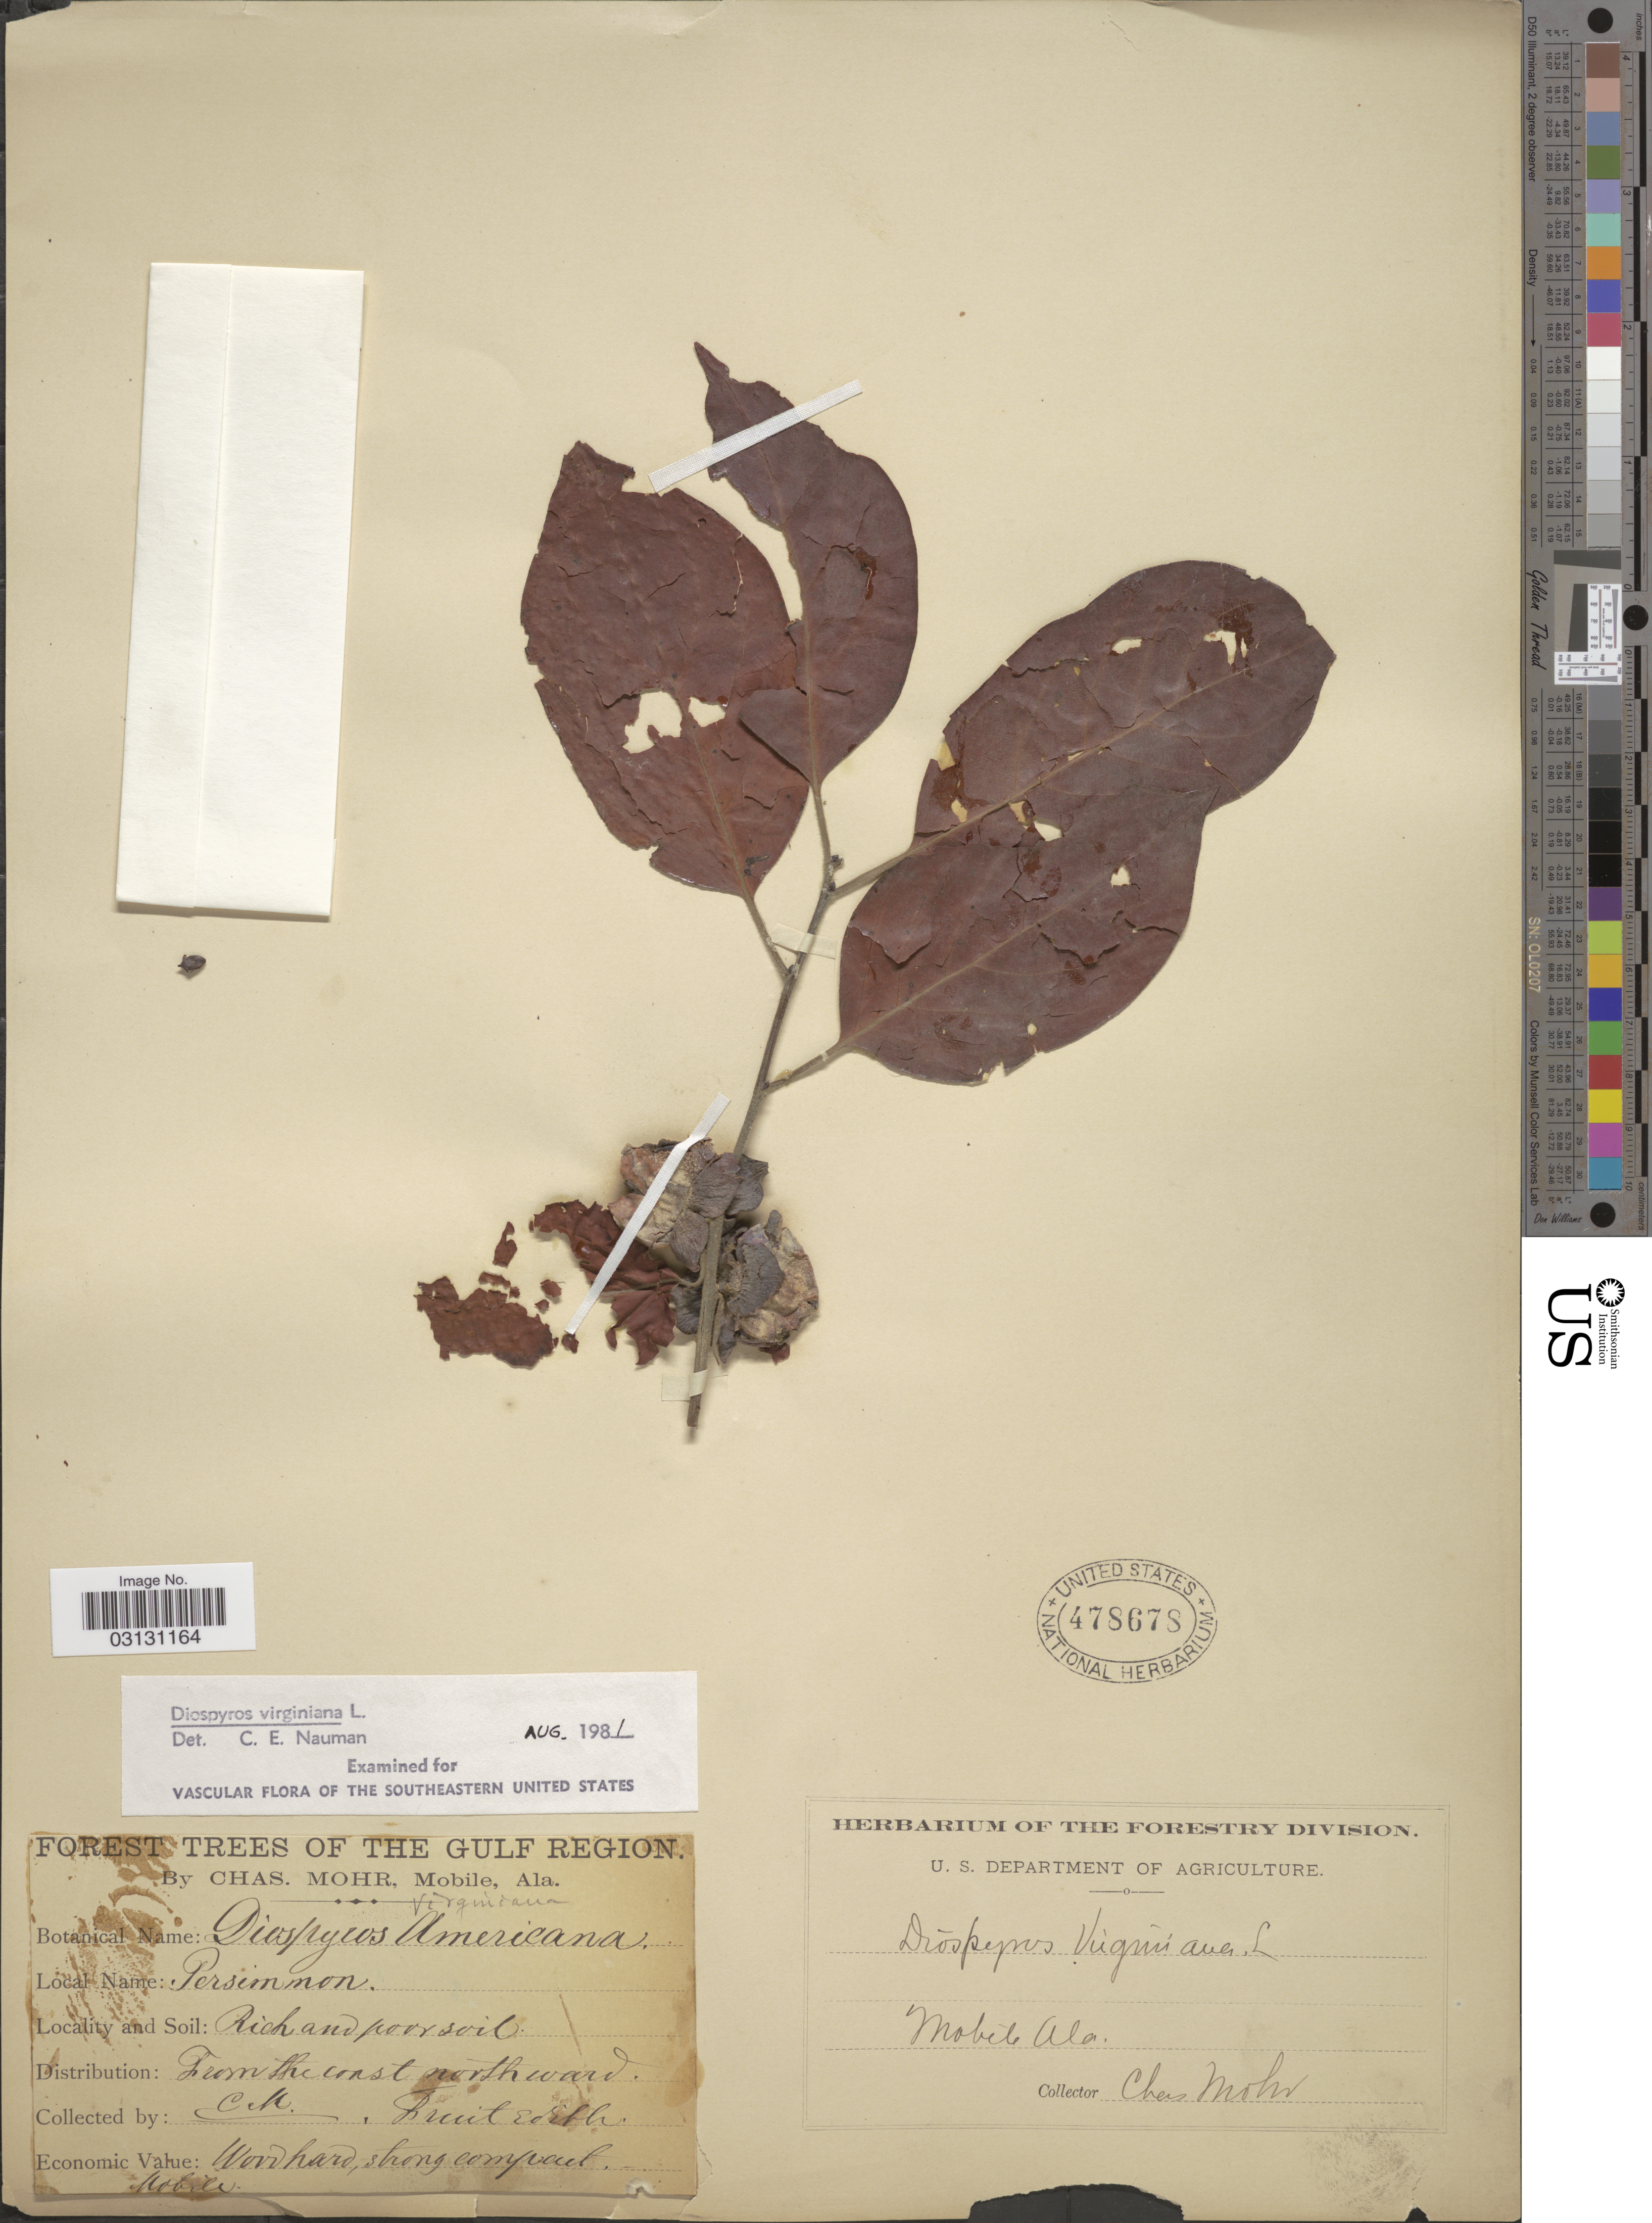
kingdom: Plantae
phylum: Tracheophyta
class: Magnoliopsida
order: Ericales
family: Ebenaceae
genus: Diospyros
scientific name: Diospyros virginiana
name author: L.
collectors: Mohr, C. T. (herbarium)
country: United States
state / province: Alabama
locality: Mobile.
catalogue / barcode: US 478678